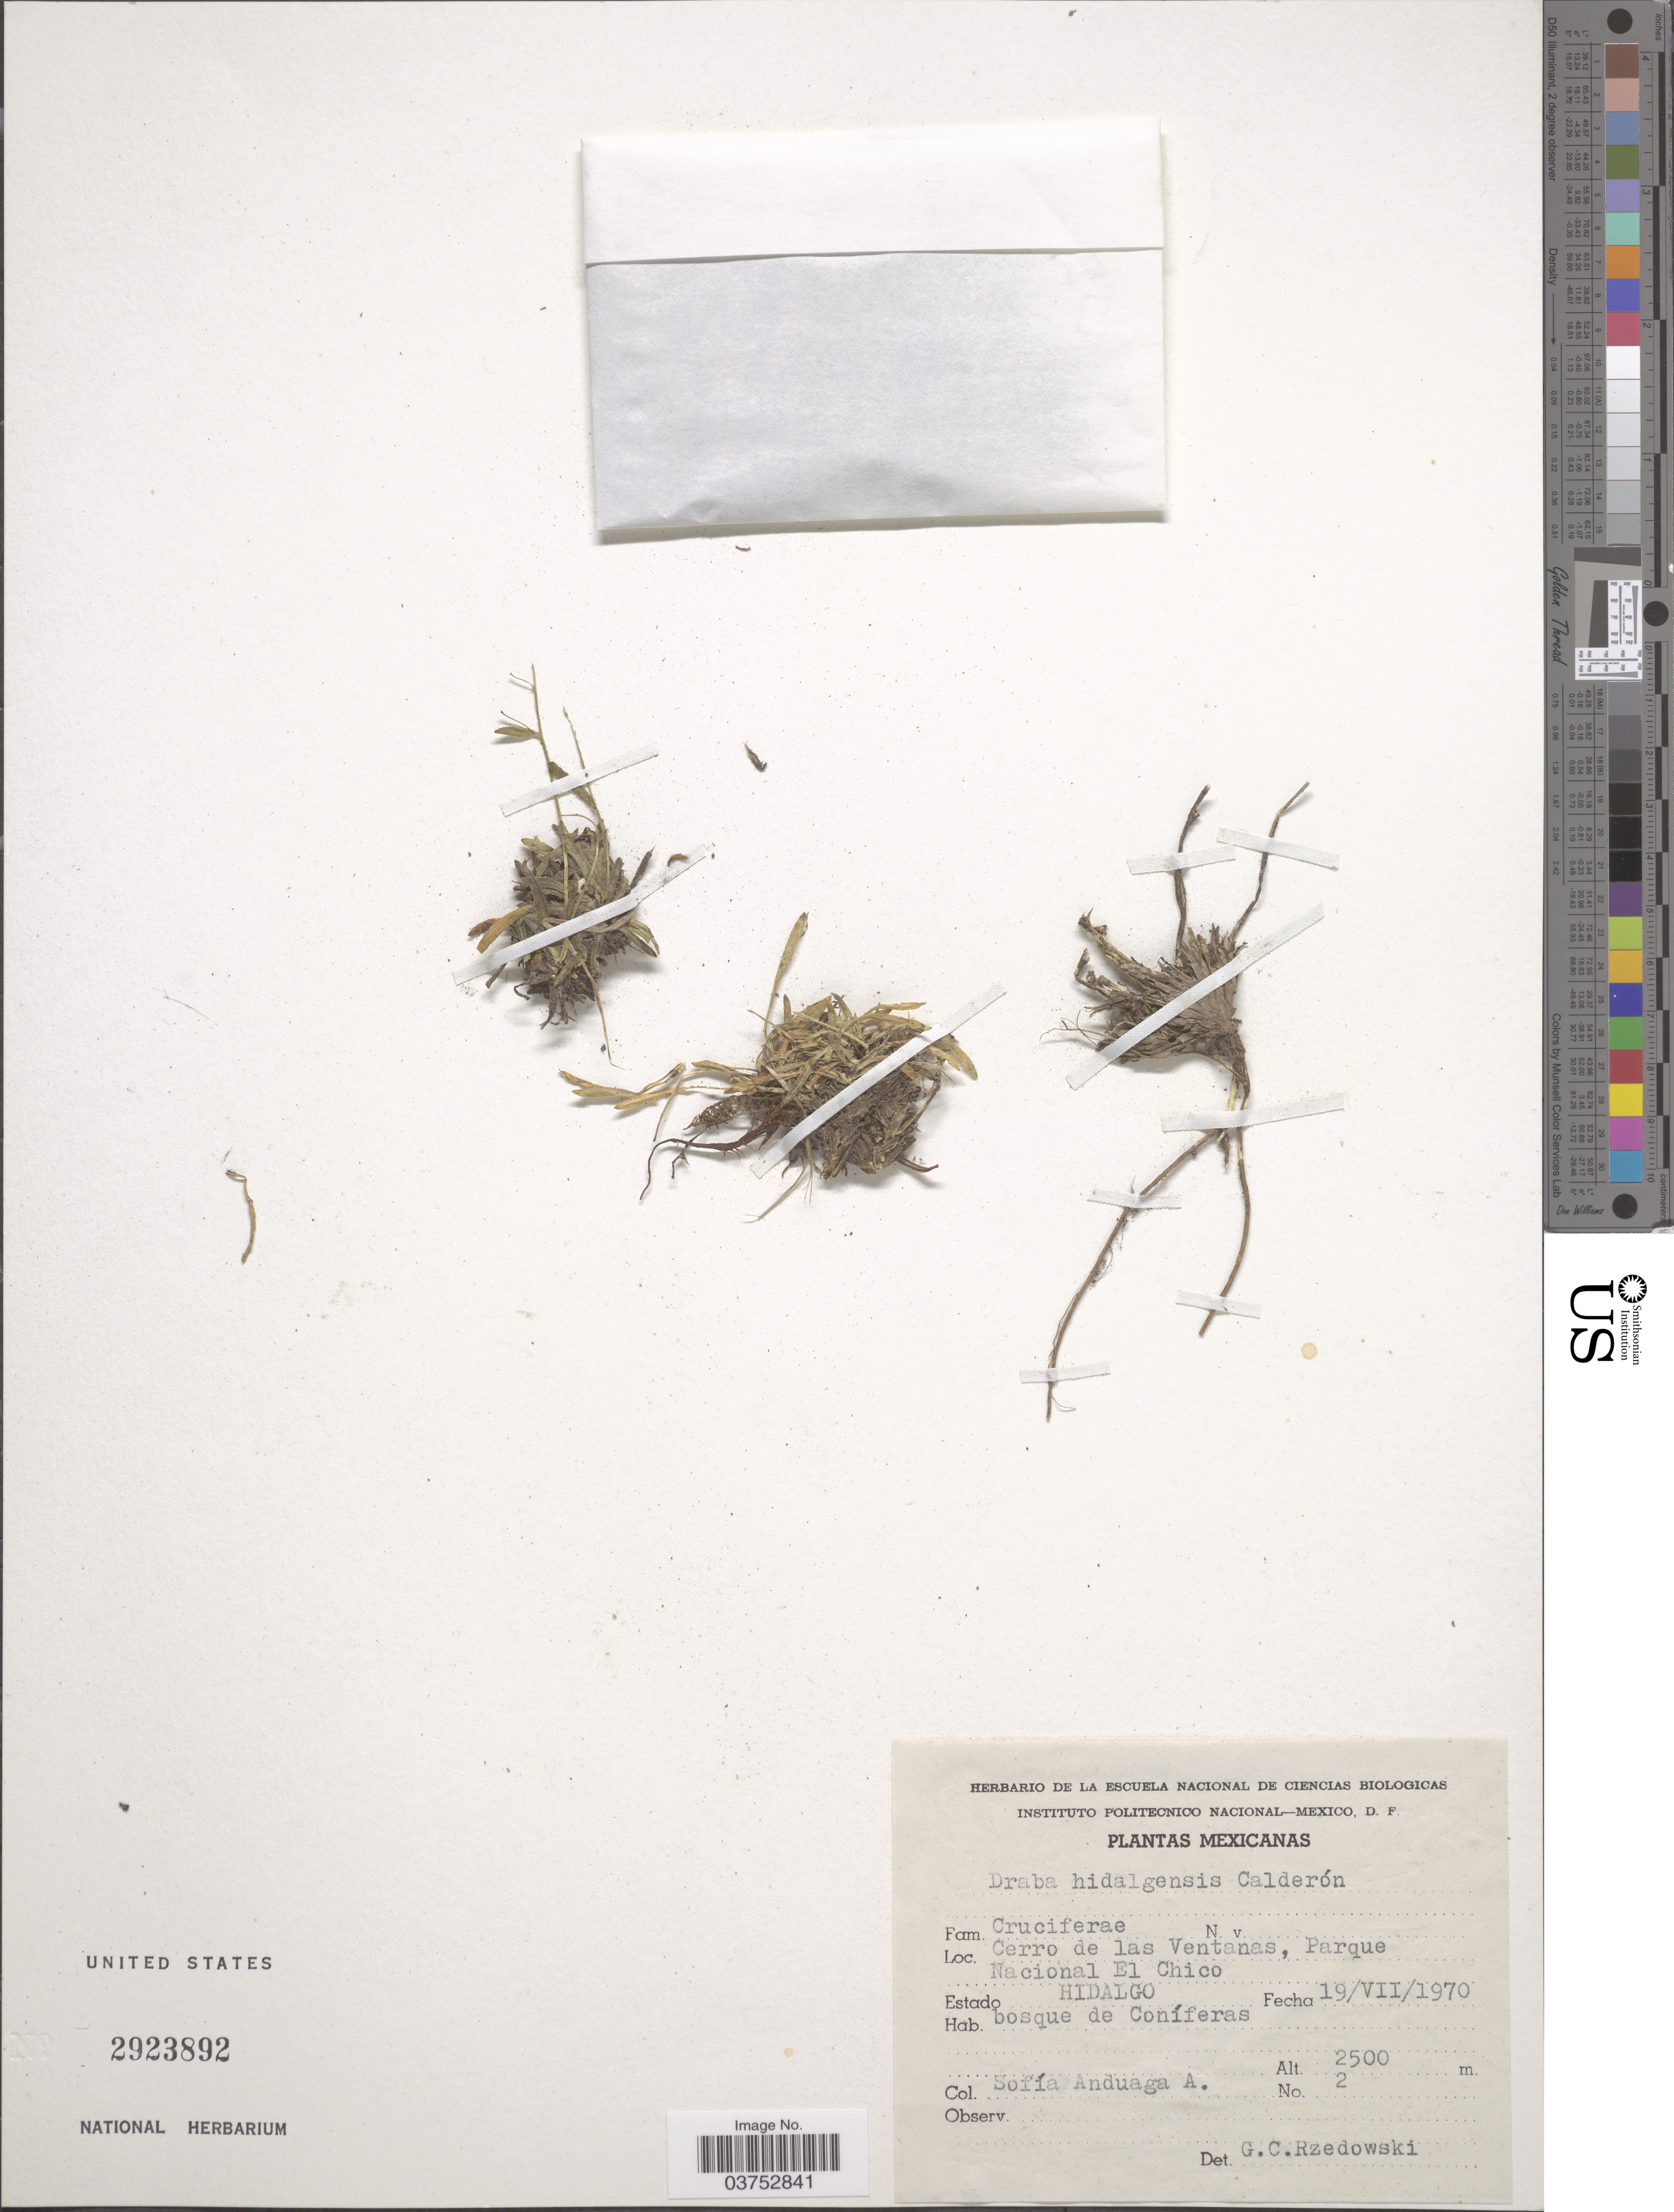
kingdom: Plantae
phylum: Tracheophyta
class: Magnoliopsida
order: Brassicales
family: Brassicaceae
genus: Draba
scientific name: Draba hidalgensis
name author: (A. Gray) Calderón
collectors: S. Anduaga A.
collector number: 2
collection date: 1970-07-19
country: Mexico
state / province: Hidalgo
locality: Cerro de las Ventanas, Parque Nacional El Chico. Bosque de Coníferas.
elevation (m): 2500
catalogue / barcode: US 2923892